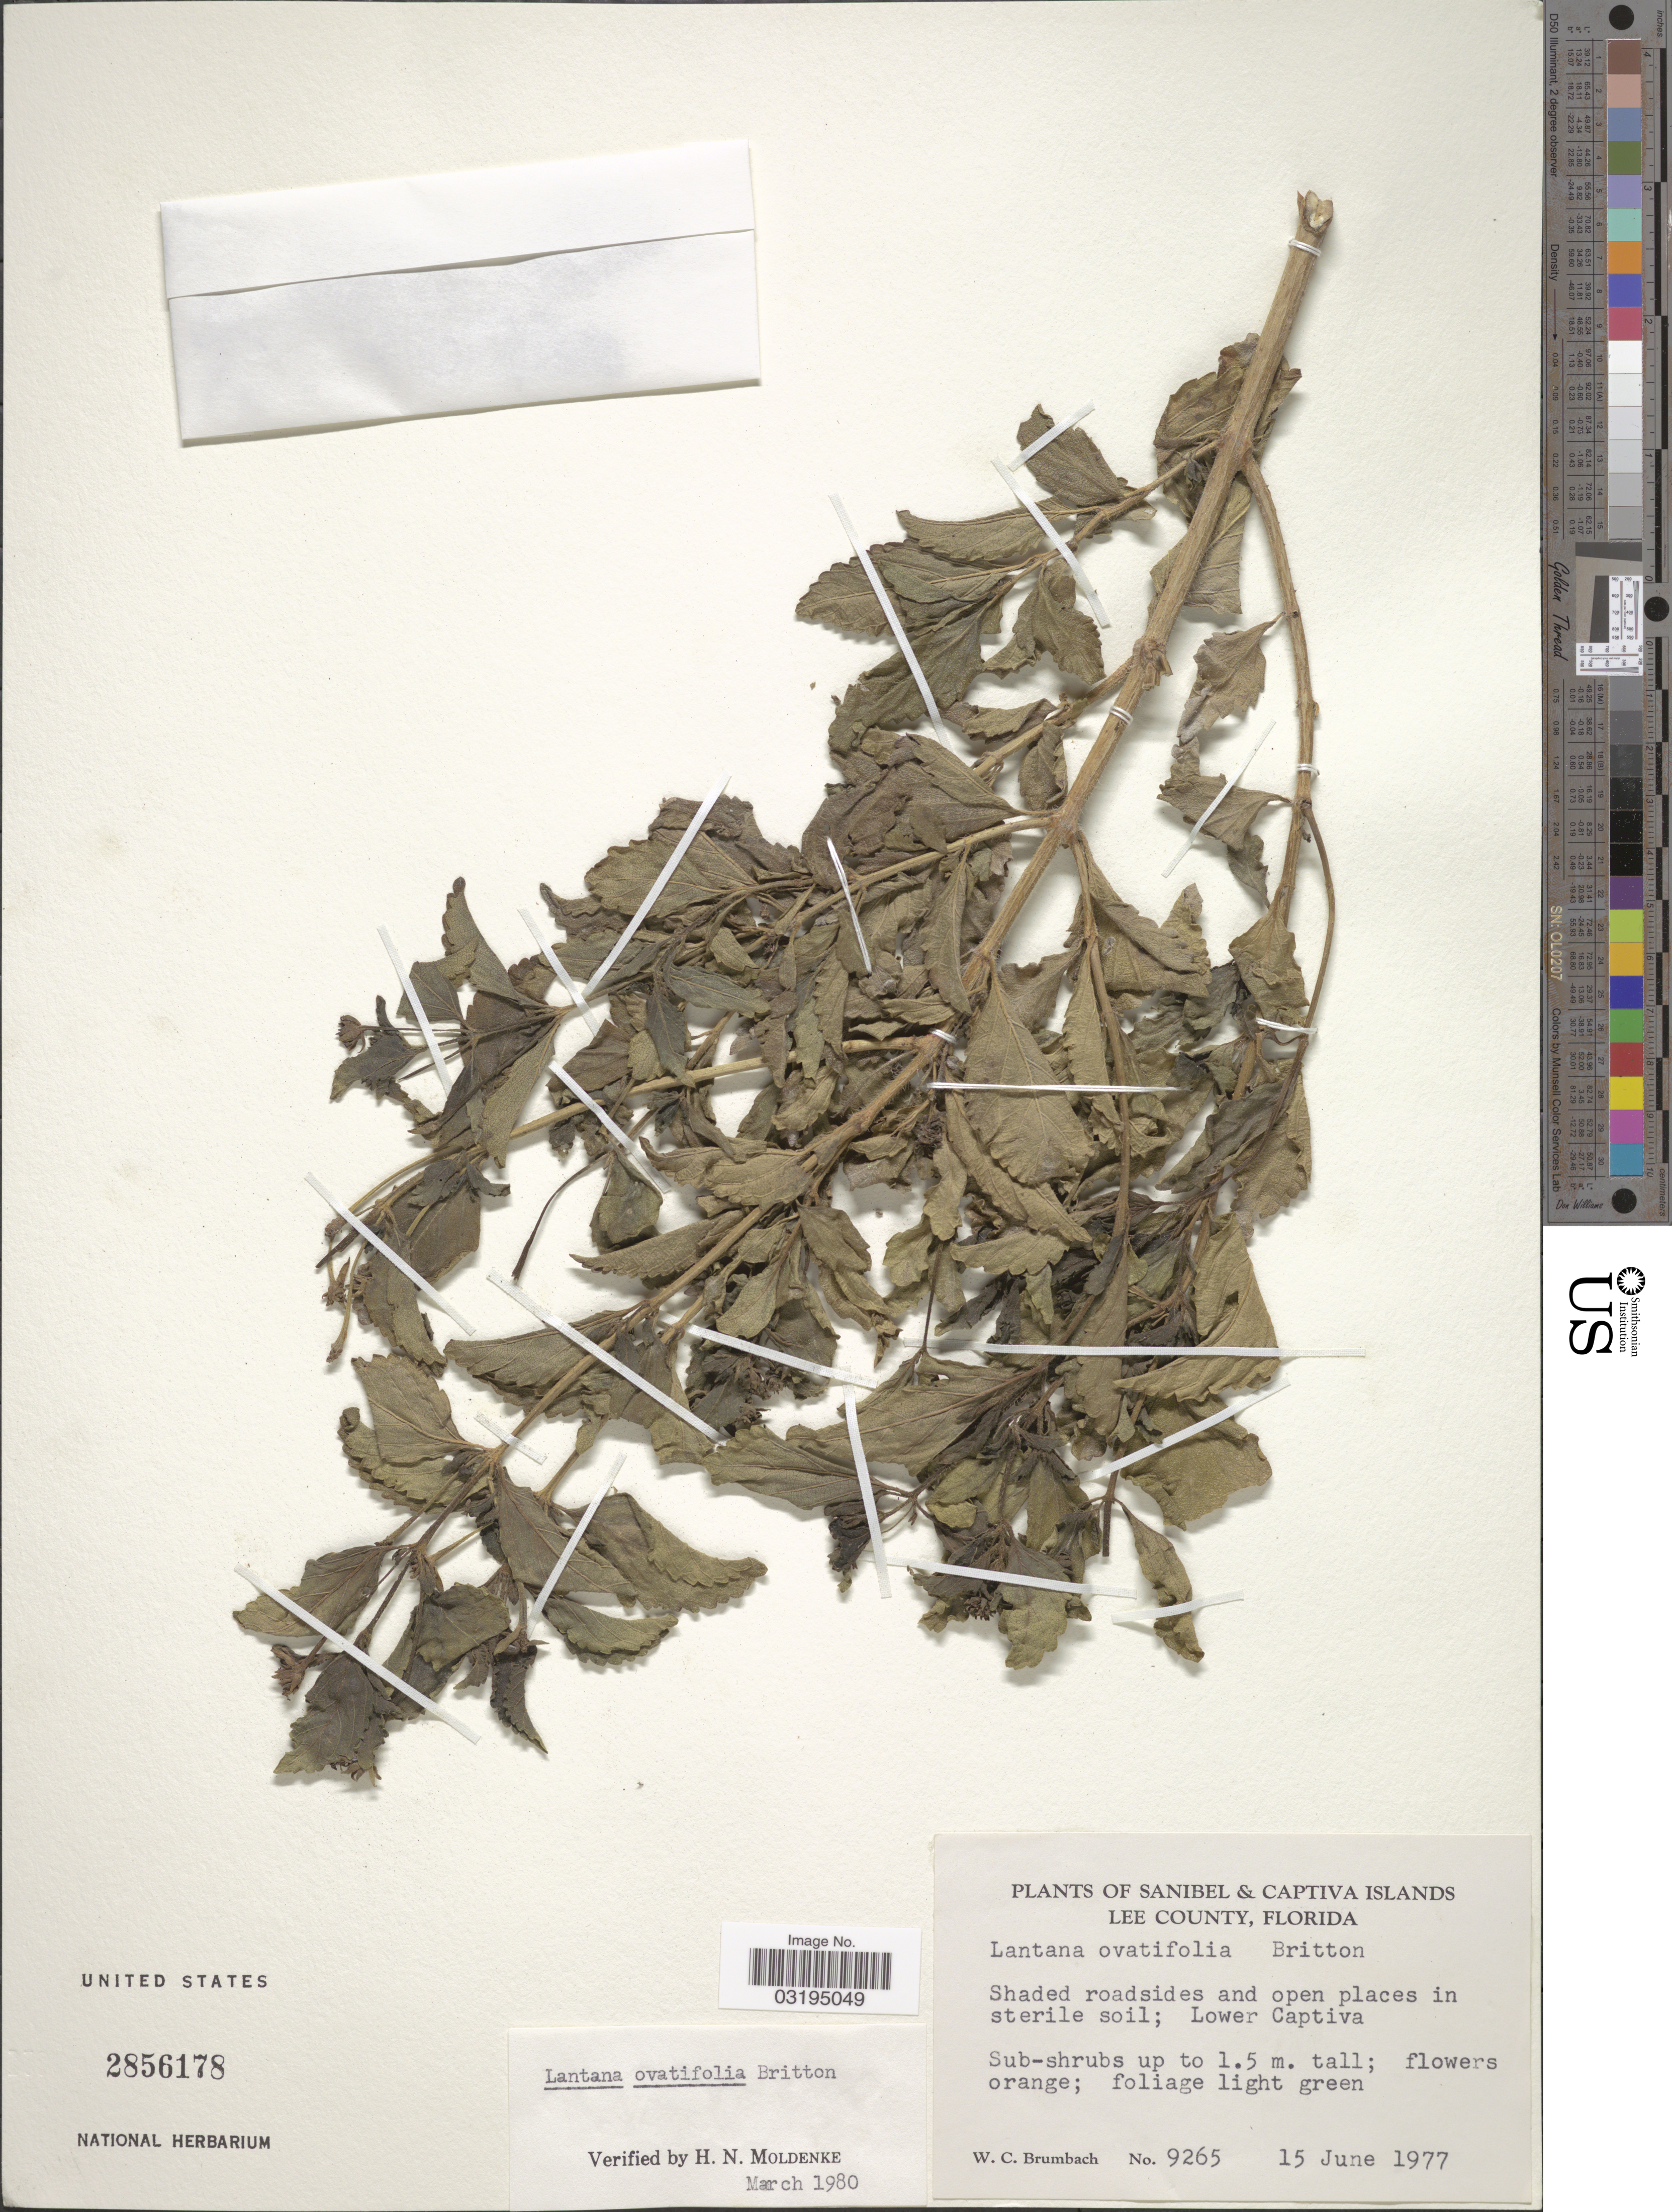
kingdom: Plantae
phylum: Tracheophyta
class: Magnoliopsida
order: Lamiales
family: Verbenaceae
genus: Lantana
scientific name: Lantana ovatifolia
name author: Britton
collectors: W. C. Brumbach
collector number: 9265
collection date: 1977-06-15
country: United States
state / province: Florida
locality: Sanibel & Captiva Islands, Lee County, Lower Captiva.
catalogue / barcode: US 2856178